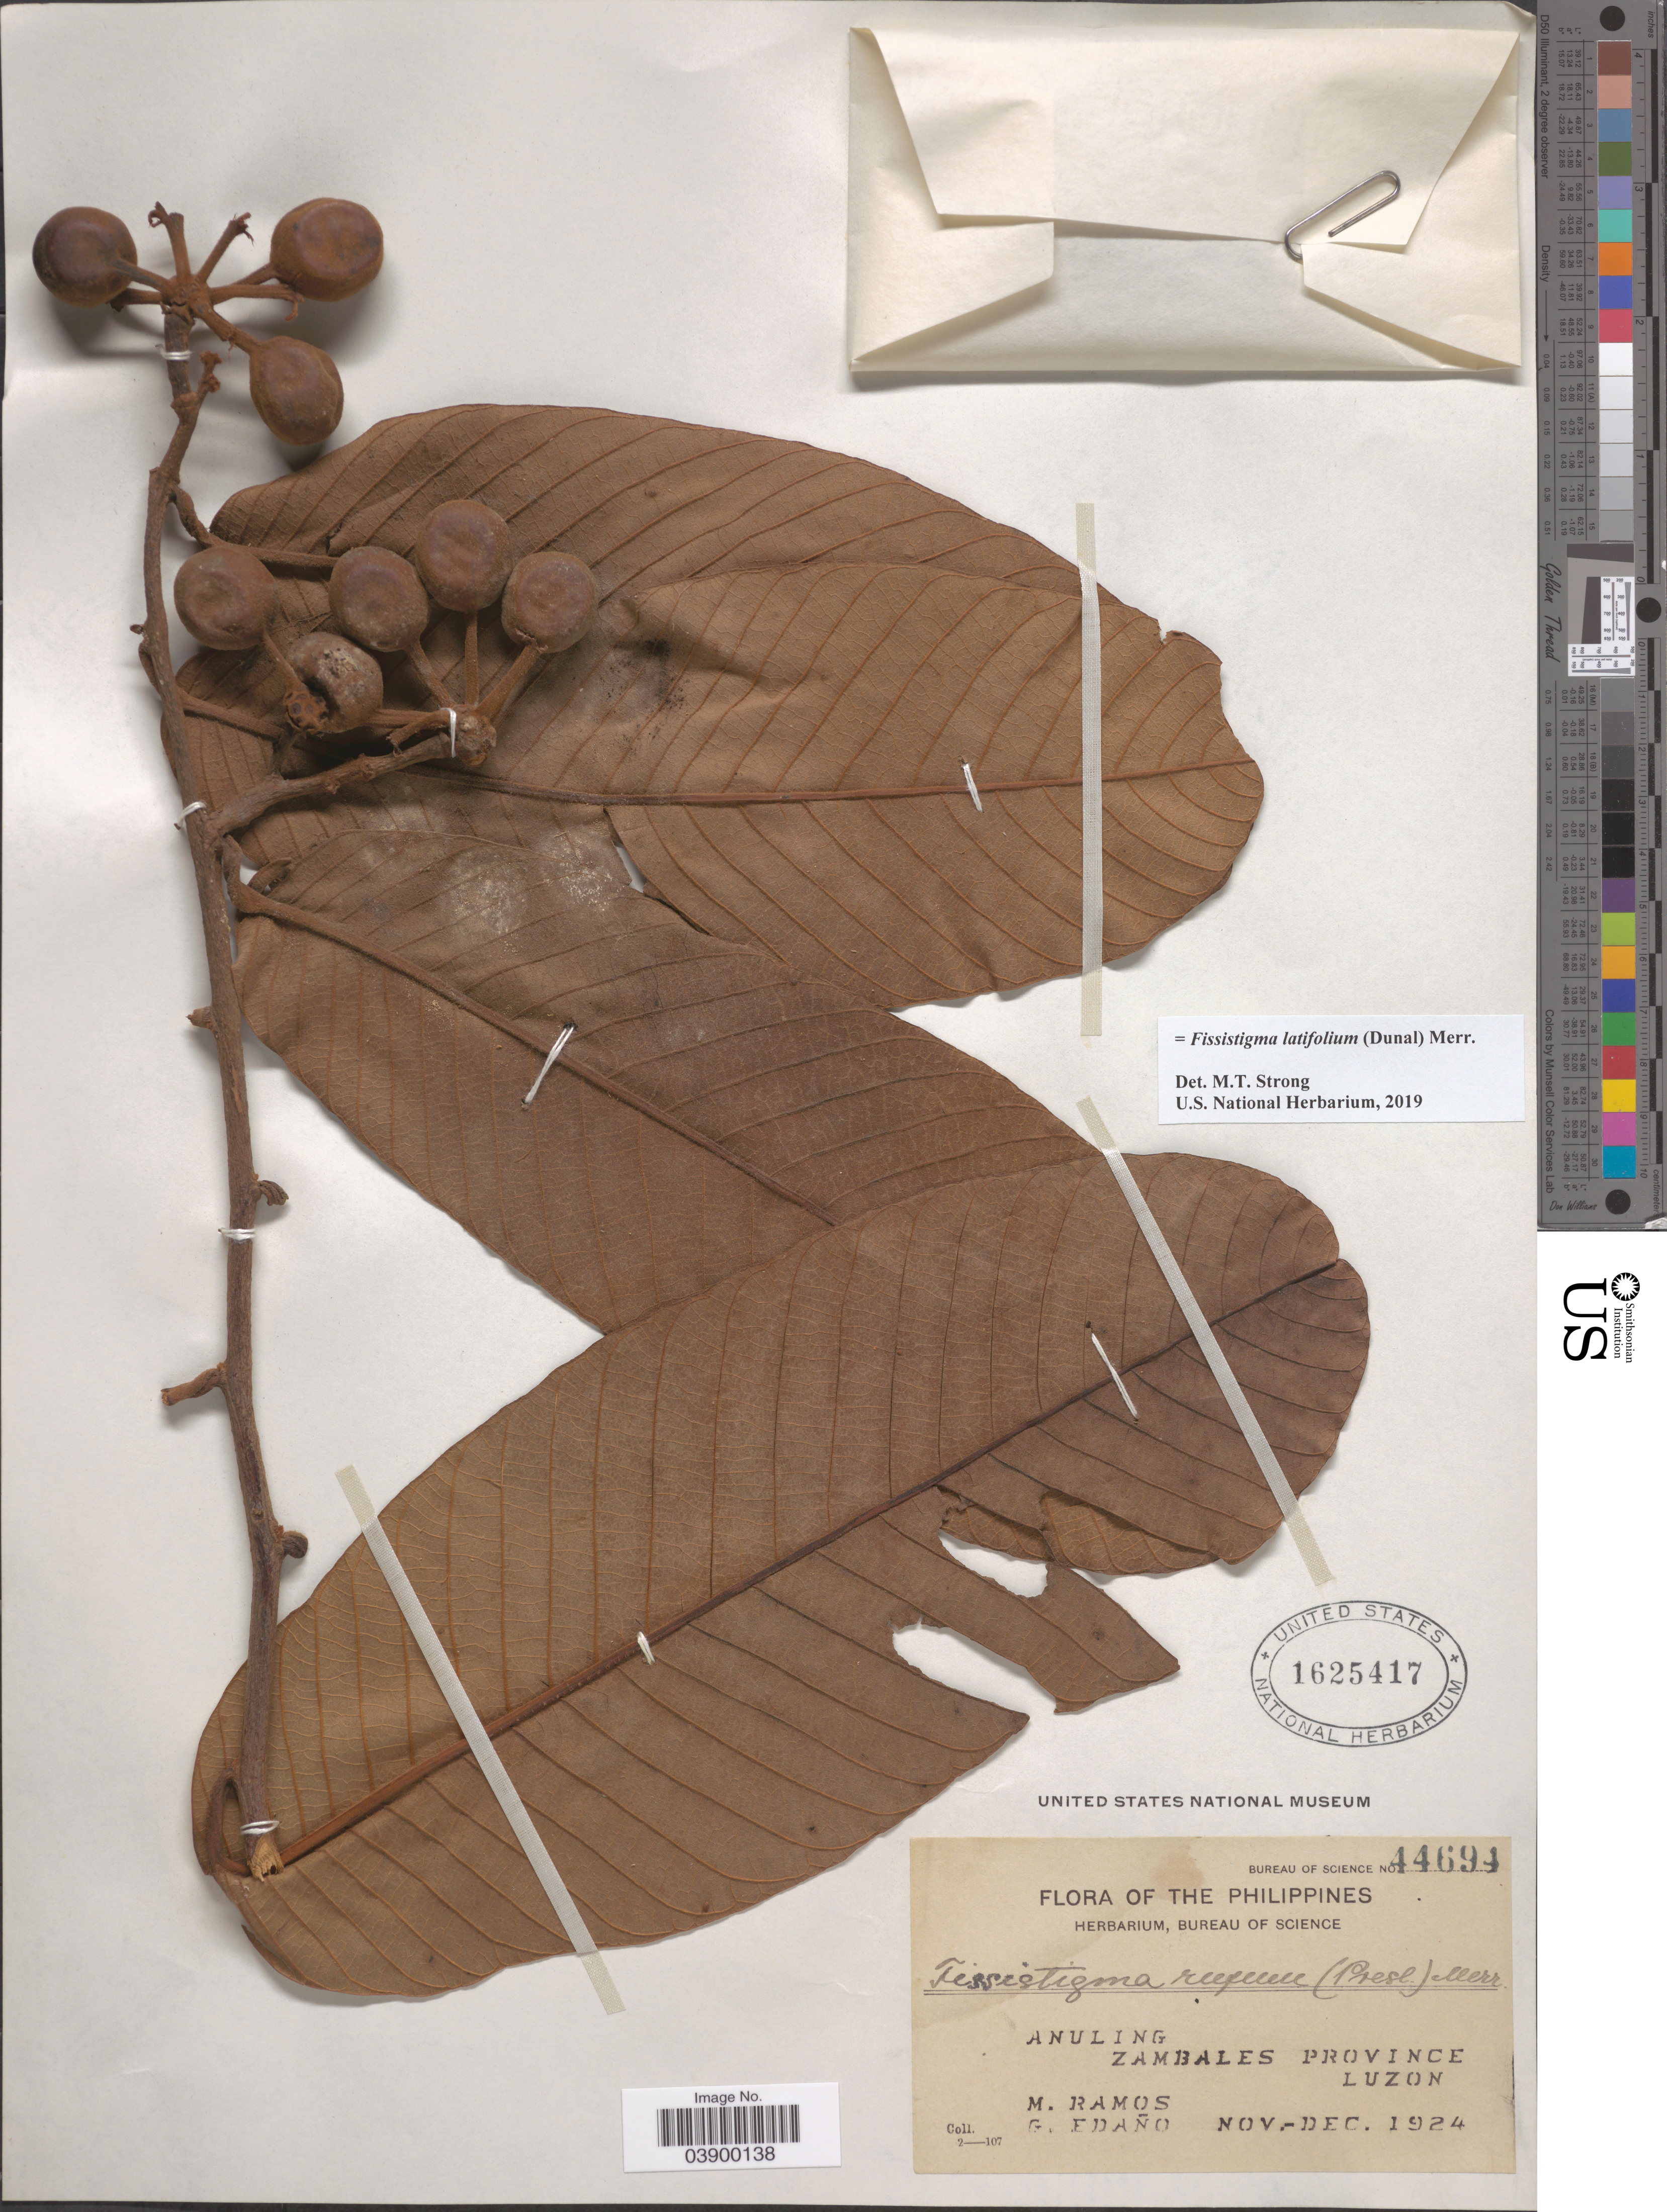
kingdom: Plantae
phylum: Tracheophyta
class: Magnoliopsida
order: Magnoliales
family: Annonaceae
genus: Fissistigma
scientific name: Fissistigma latifolium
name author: (Dunal) Merr.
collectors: M. Ramos & G. Edaño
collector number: Bureau of Science 44694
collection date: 1924-11/1924-12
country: Philippines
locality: Anuling. Zambales Province. Luzon.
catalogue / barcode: US 1625417